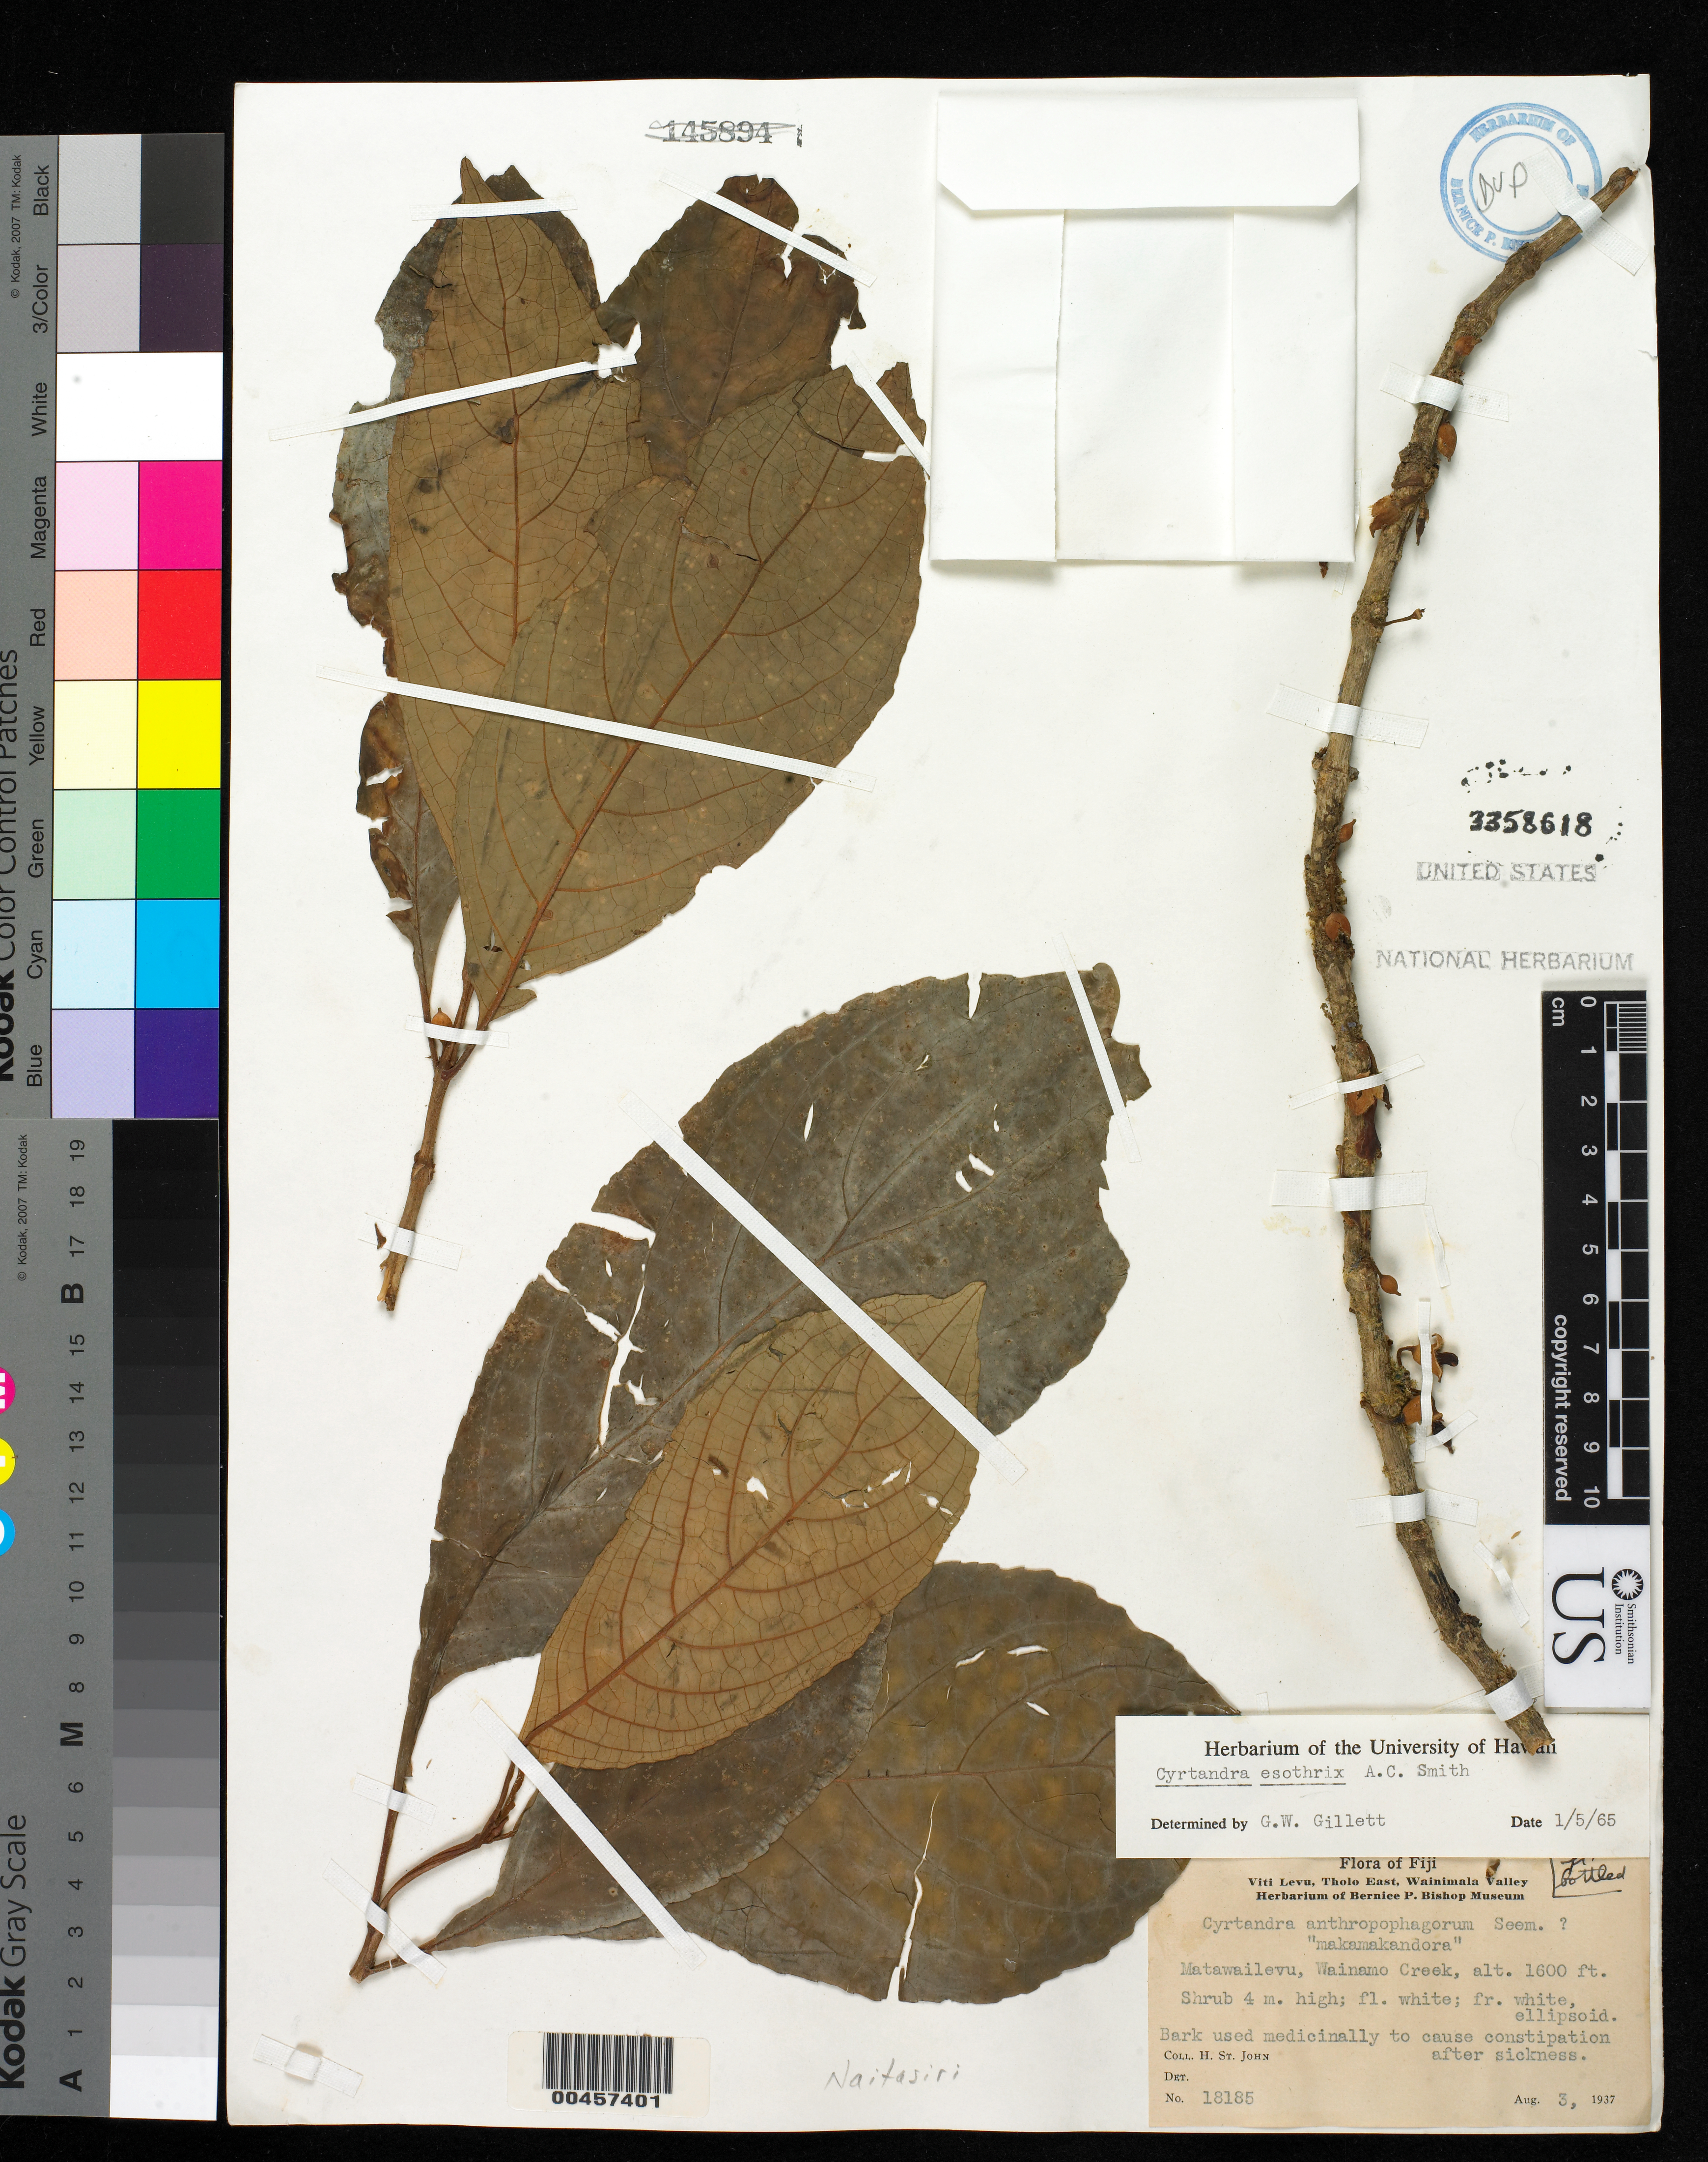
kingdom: Plantae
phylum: Tracheophyta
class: Magnoliopsida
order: Lamiales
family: Gesneriaceae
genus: Cyrtandra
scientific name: Cyrtandra esothrix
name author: A.C. Sm.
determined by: Johnson, Melissa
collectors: H. St. John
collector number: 18185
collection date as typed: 03 Aug 1937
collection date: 1937-08-03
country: Fiji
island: Viti Levu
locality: Matawailevu, wainamo creek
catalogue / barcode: US 3358618